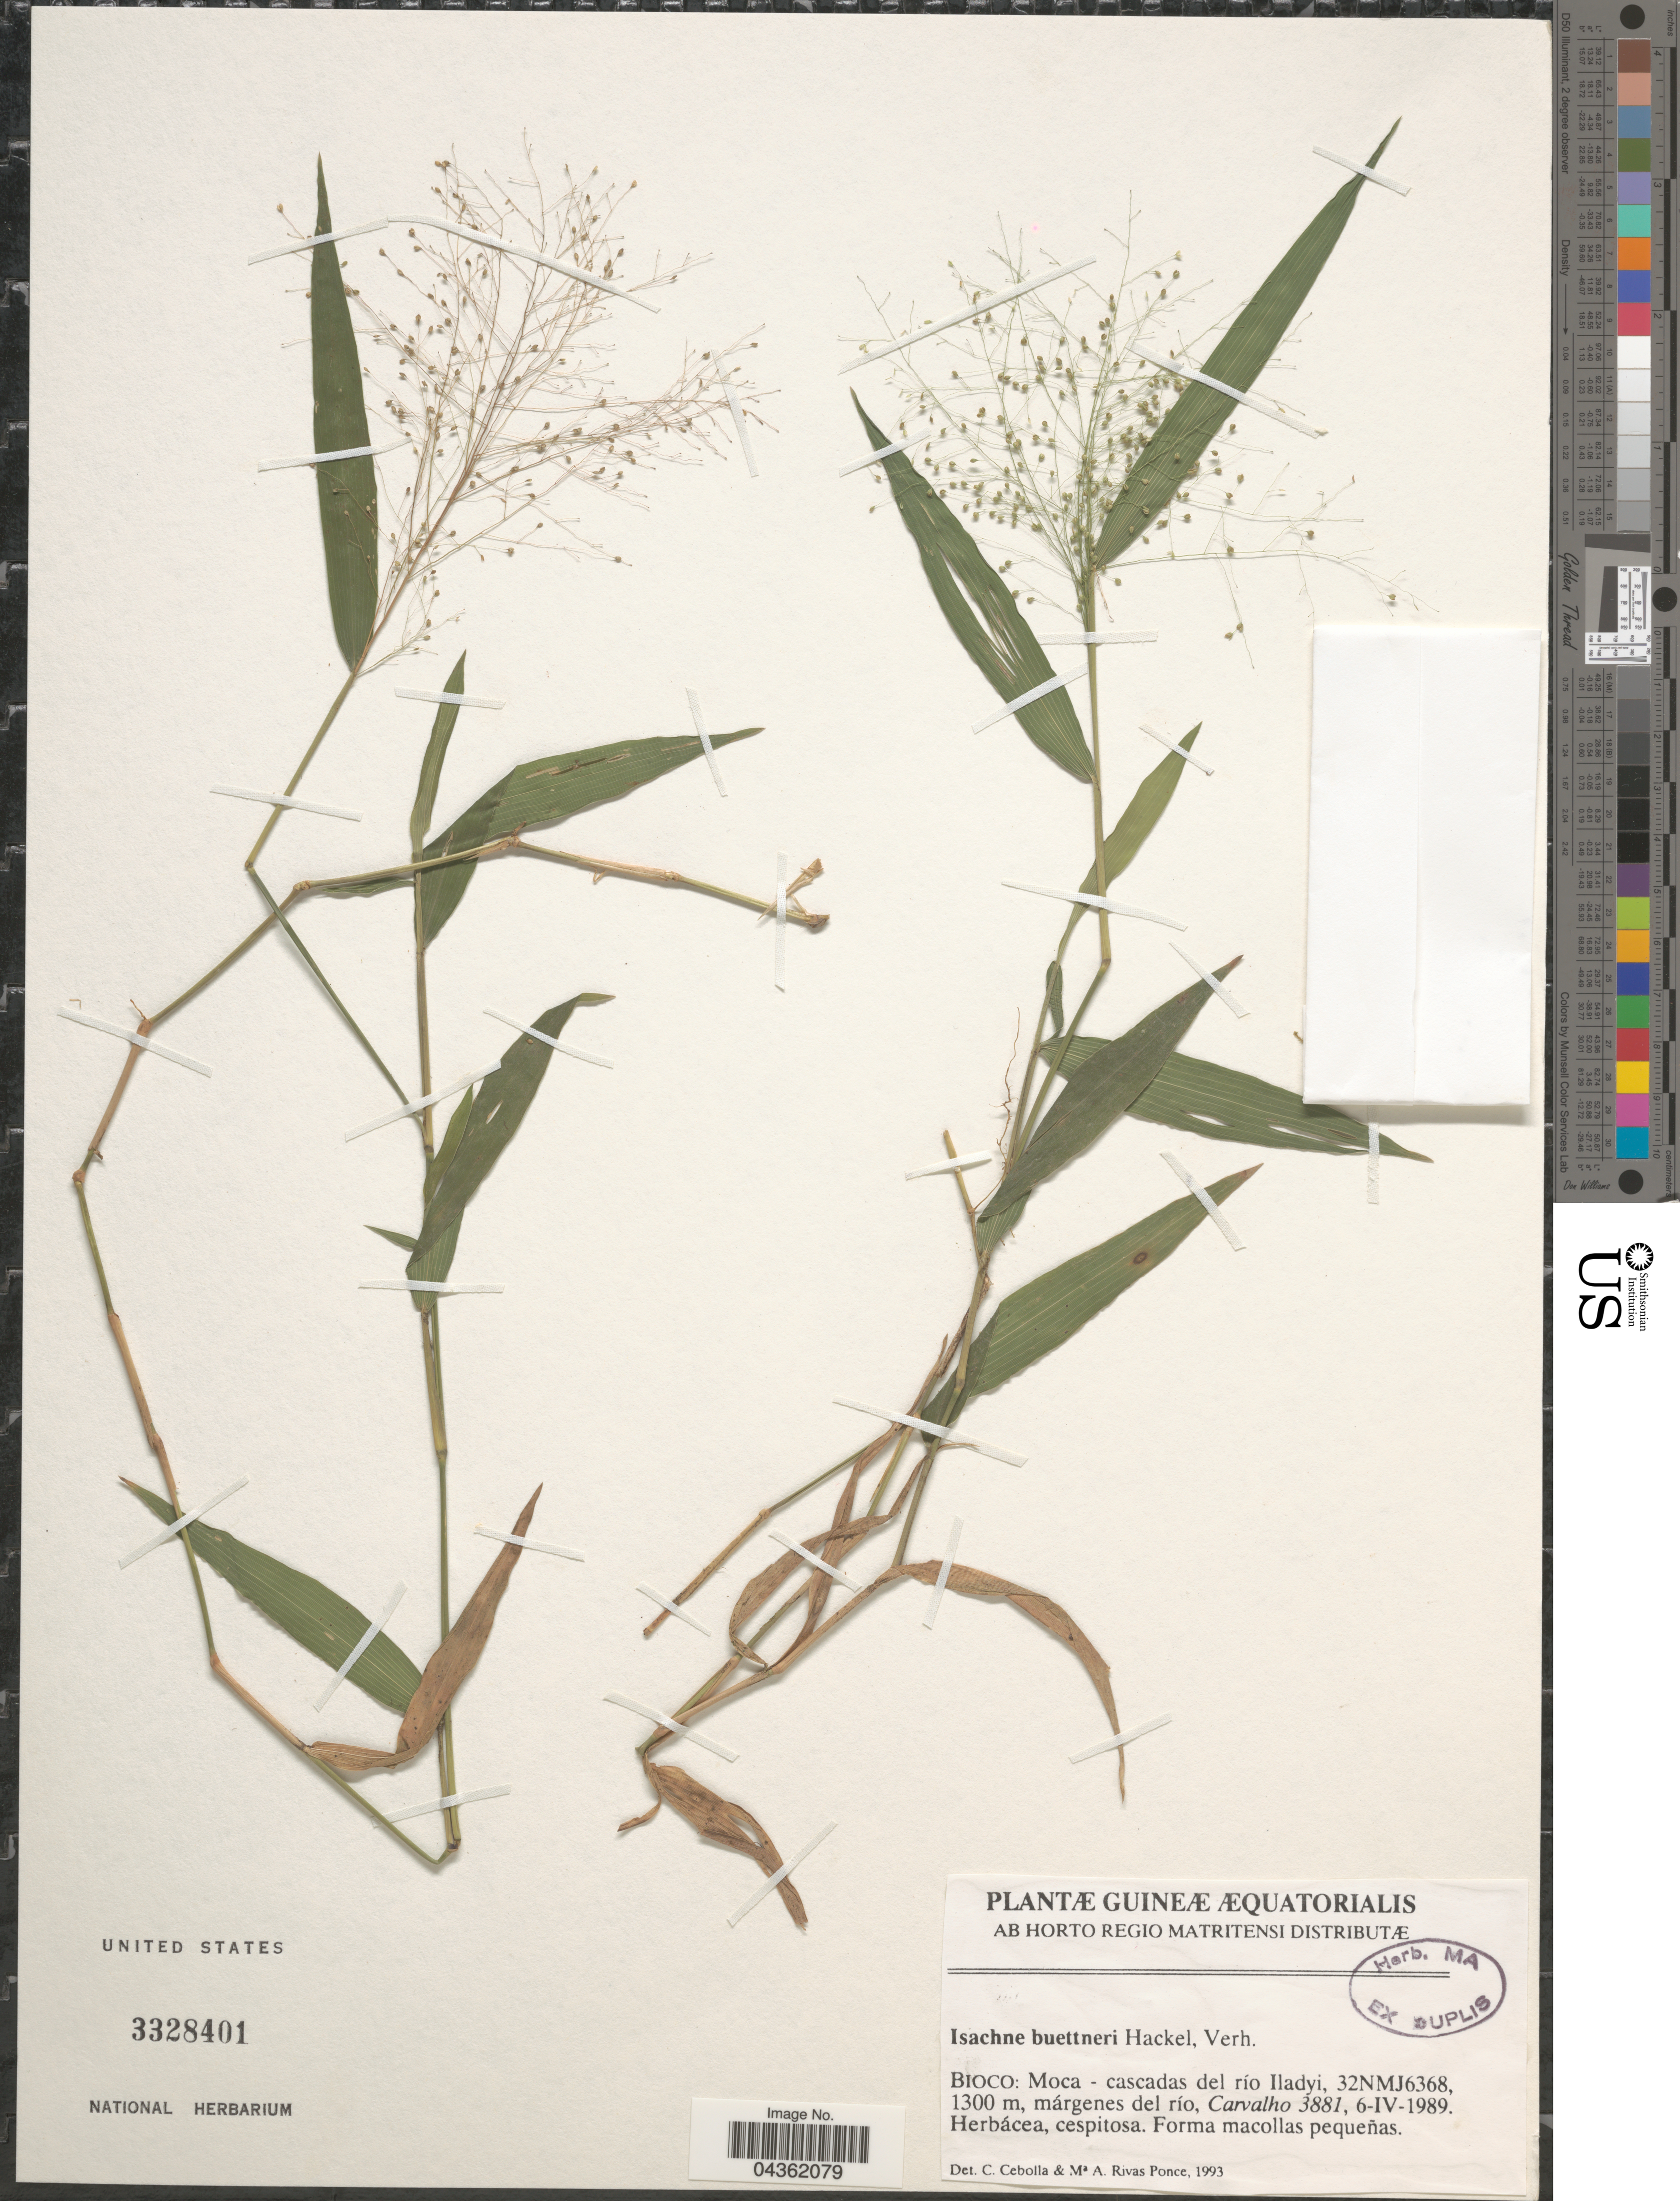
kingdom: Plantae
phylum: Tracheophyta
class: Liliopsida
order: Poales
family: Poaceae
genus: Isachne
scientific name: Isachne albens var. buettneri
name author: (Veldkamp & Buettm.) Veldkamp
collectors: Carvalho, --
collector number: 3881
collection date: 1989-04-06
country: Equatorial Guinea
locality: Guineæ Æquatorialis. Bioco: Moca - cascadas del río Iladyi, 32NMJ6368, márgenes del río.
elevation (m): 1300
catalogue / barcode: US 3328401